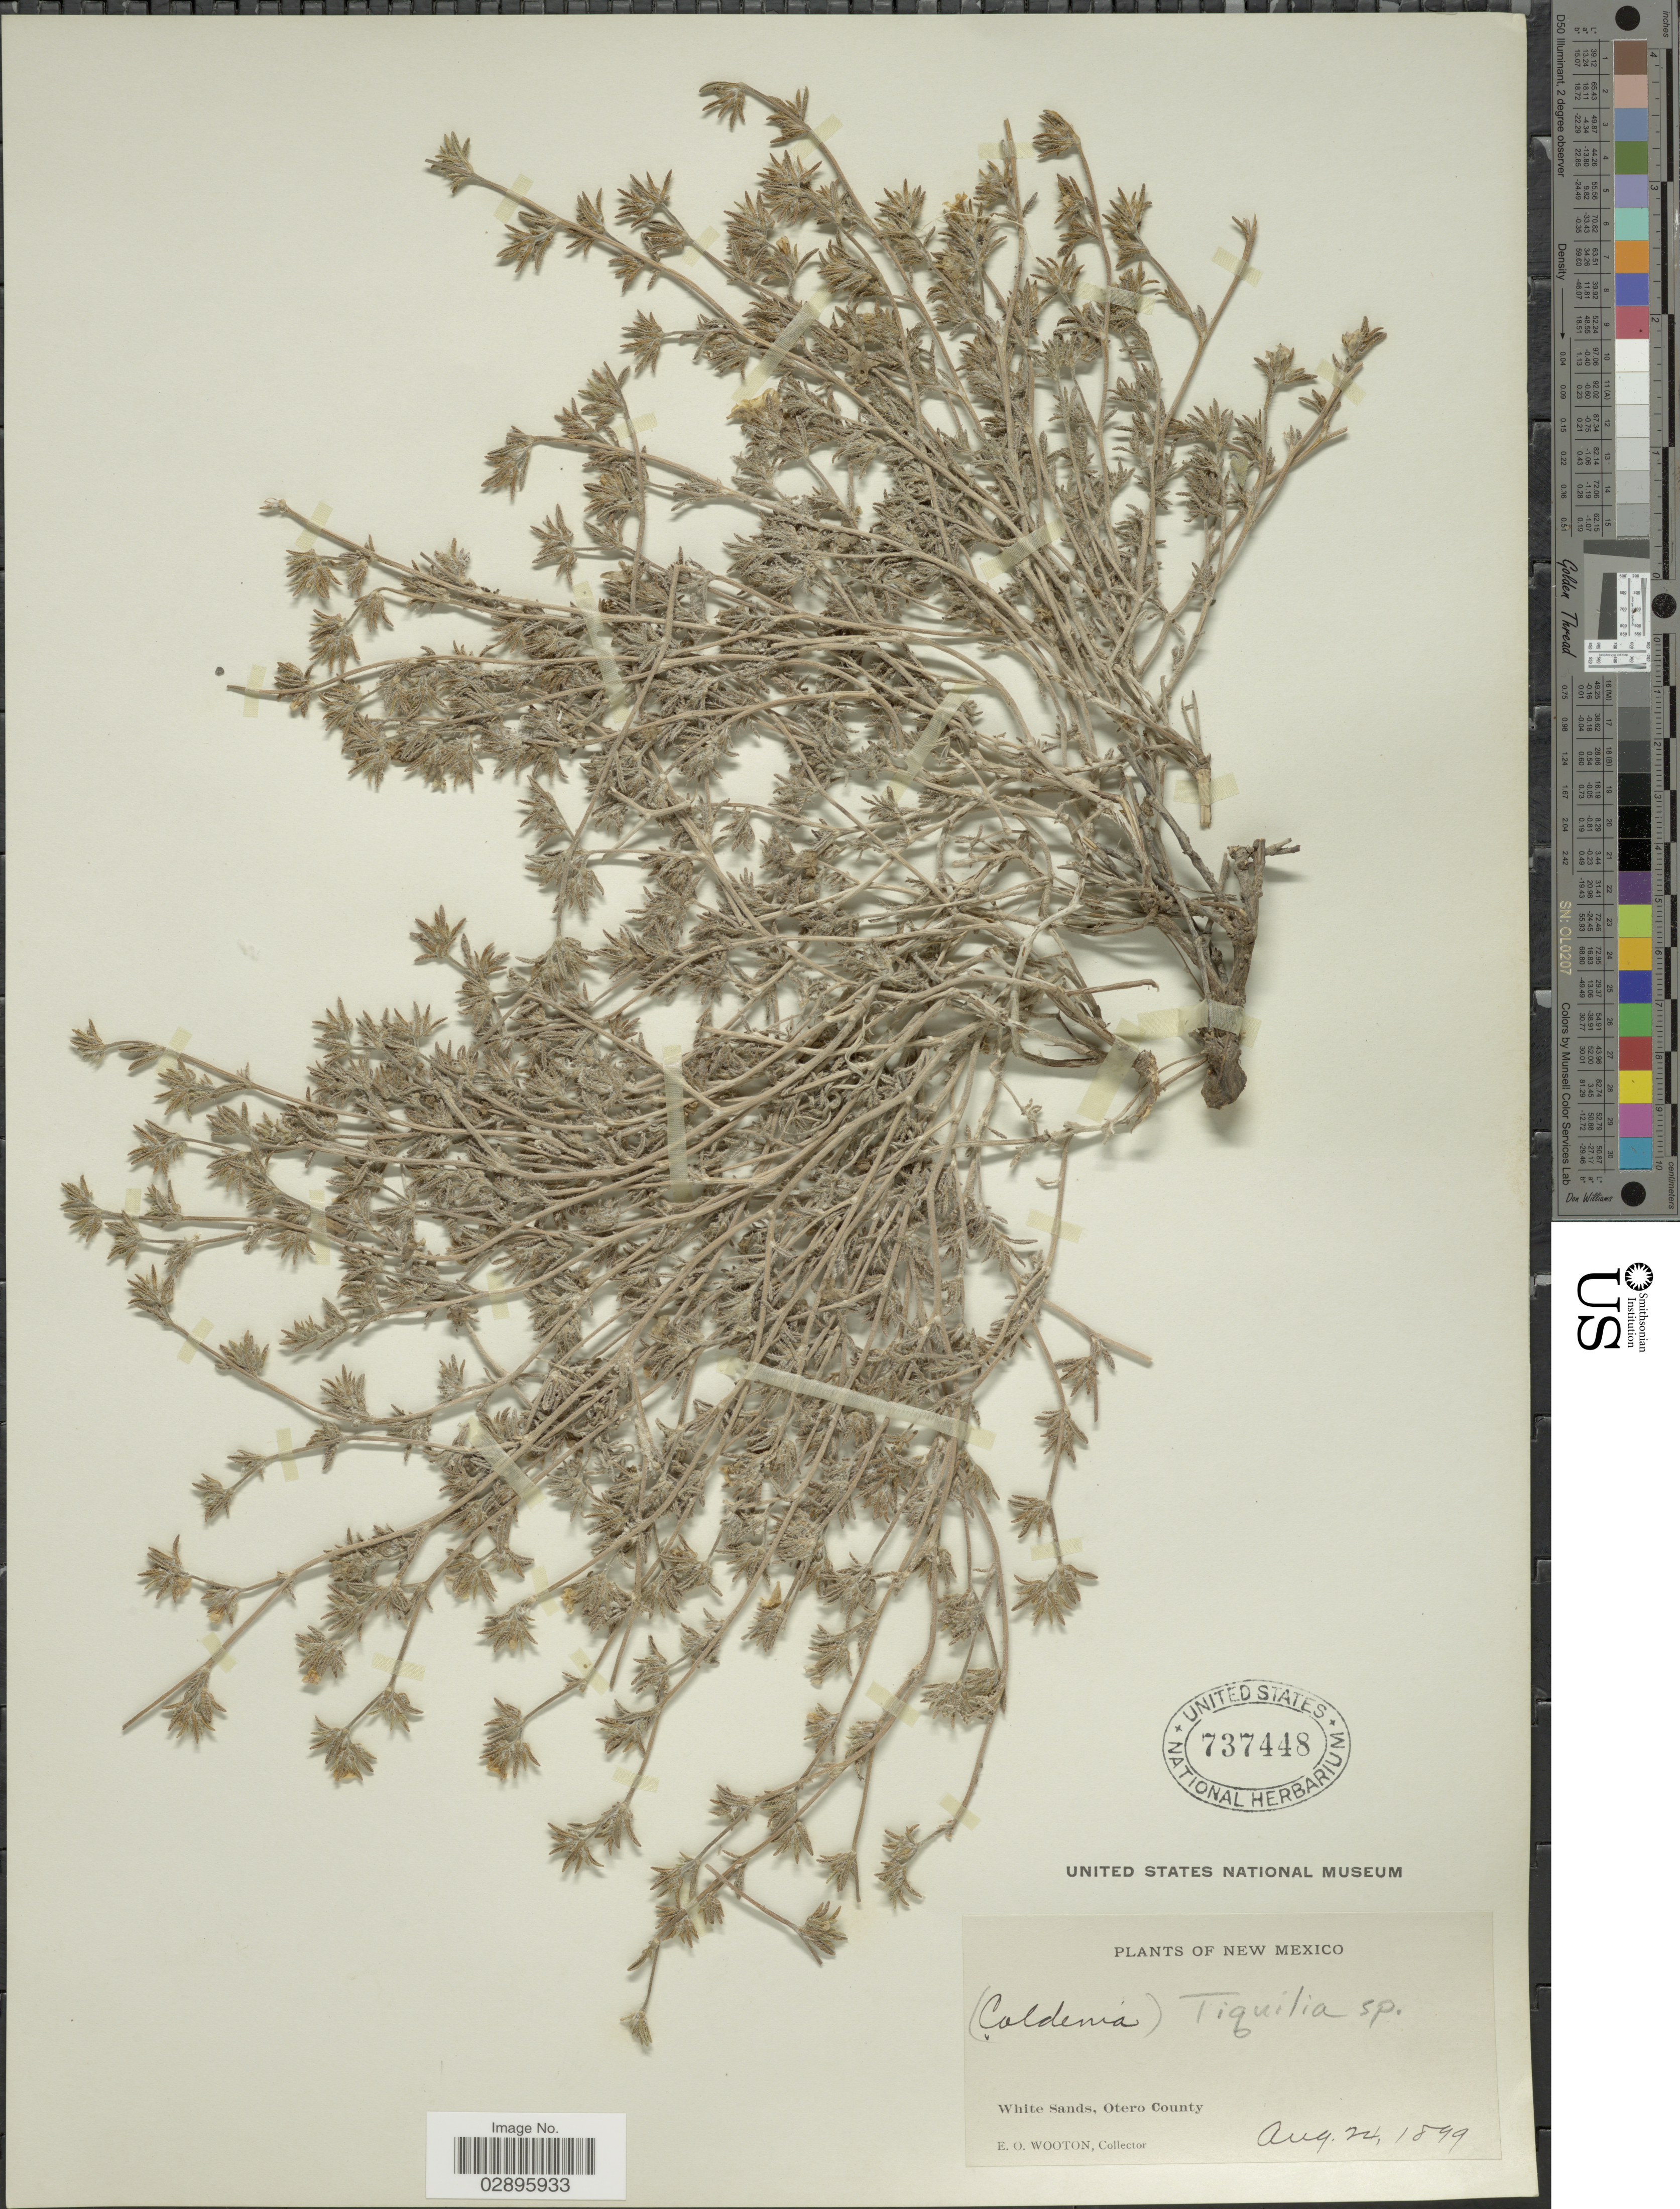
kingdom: Plantae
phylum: Tracheophyta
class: Magnoliopsida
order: Boraginales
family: Ehretiaceae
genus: Tiquilia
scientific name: Tiquilia sp.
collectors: E. O. Wooton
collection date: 1899-08-24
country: United States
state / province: New Mexico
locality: White Sands, Otero County.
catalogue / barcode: US 737448